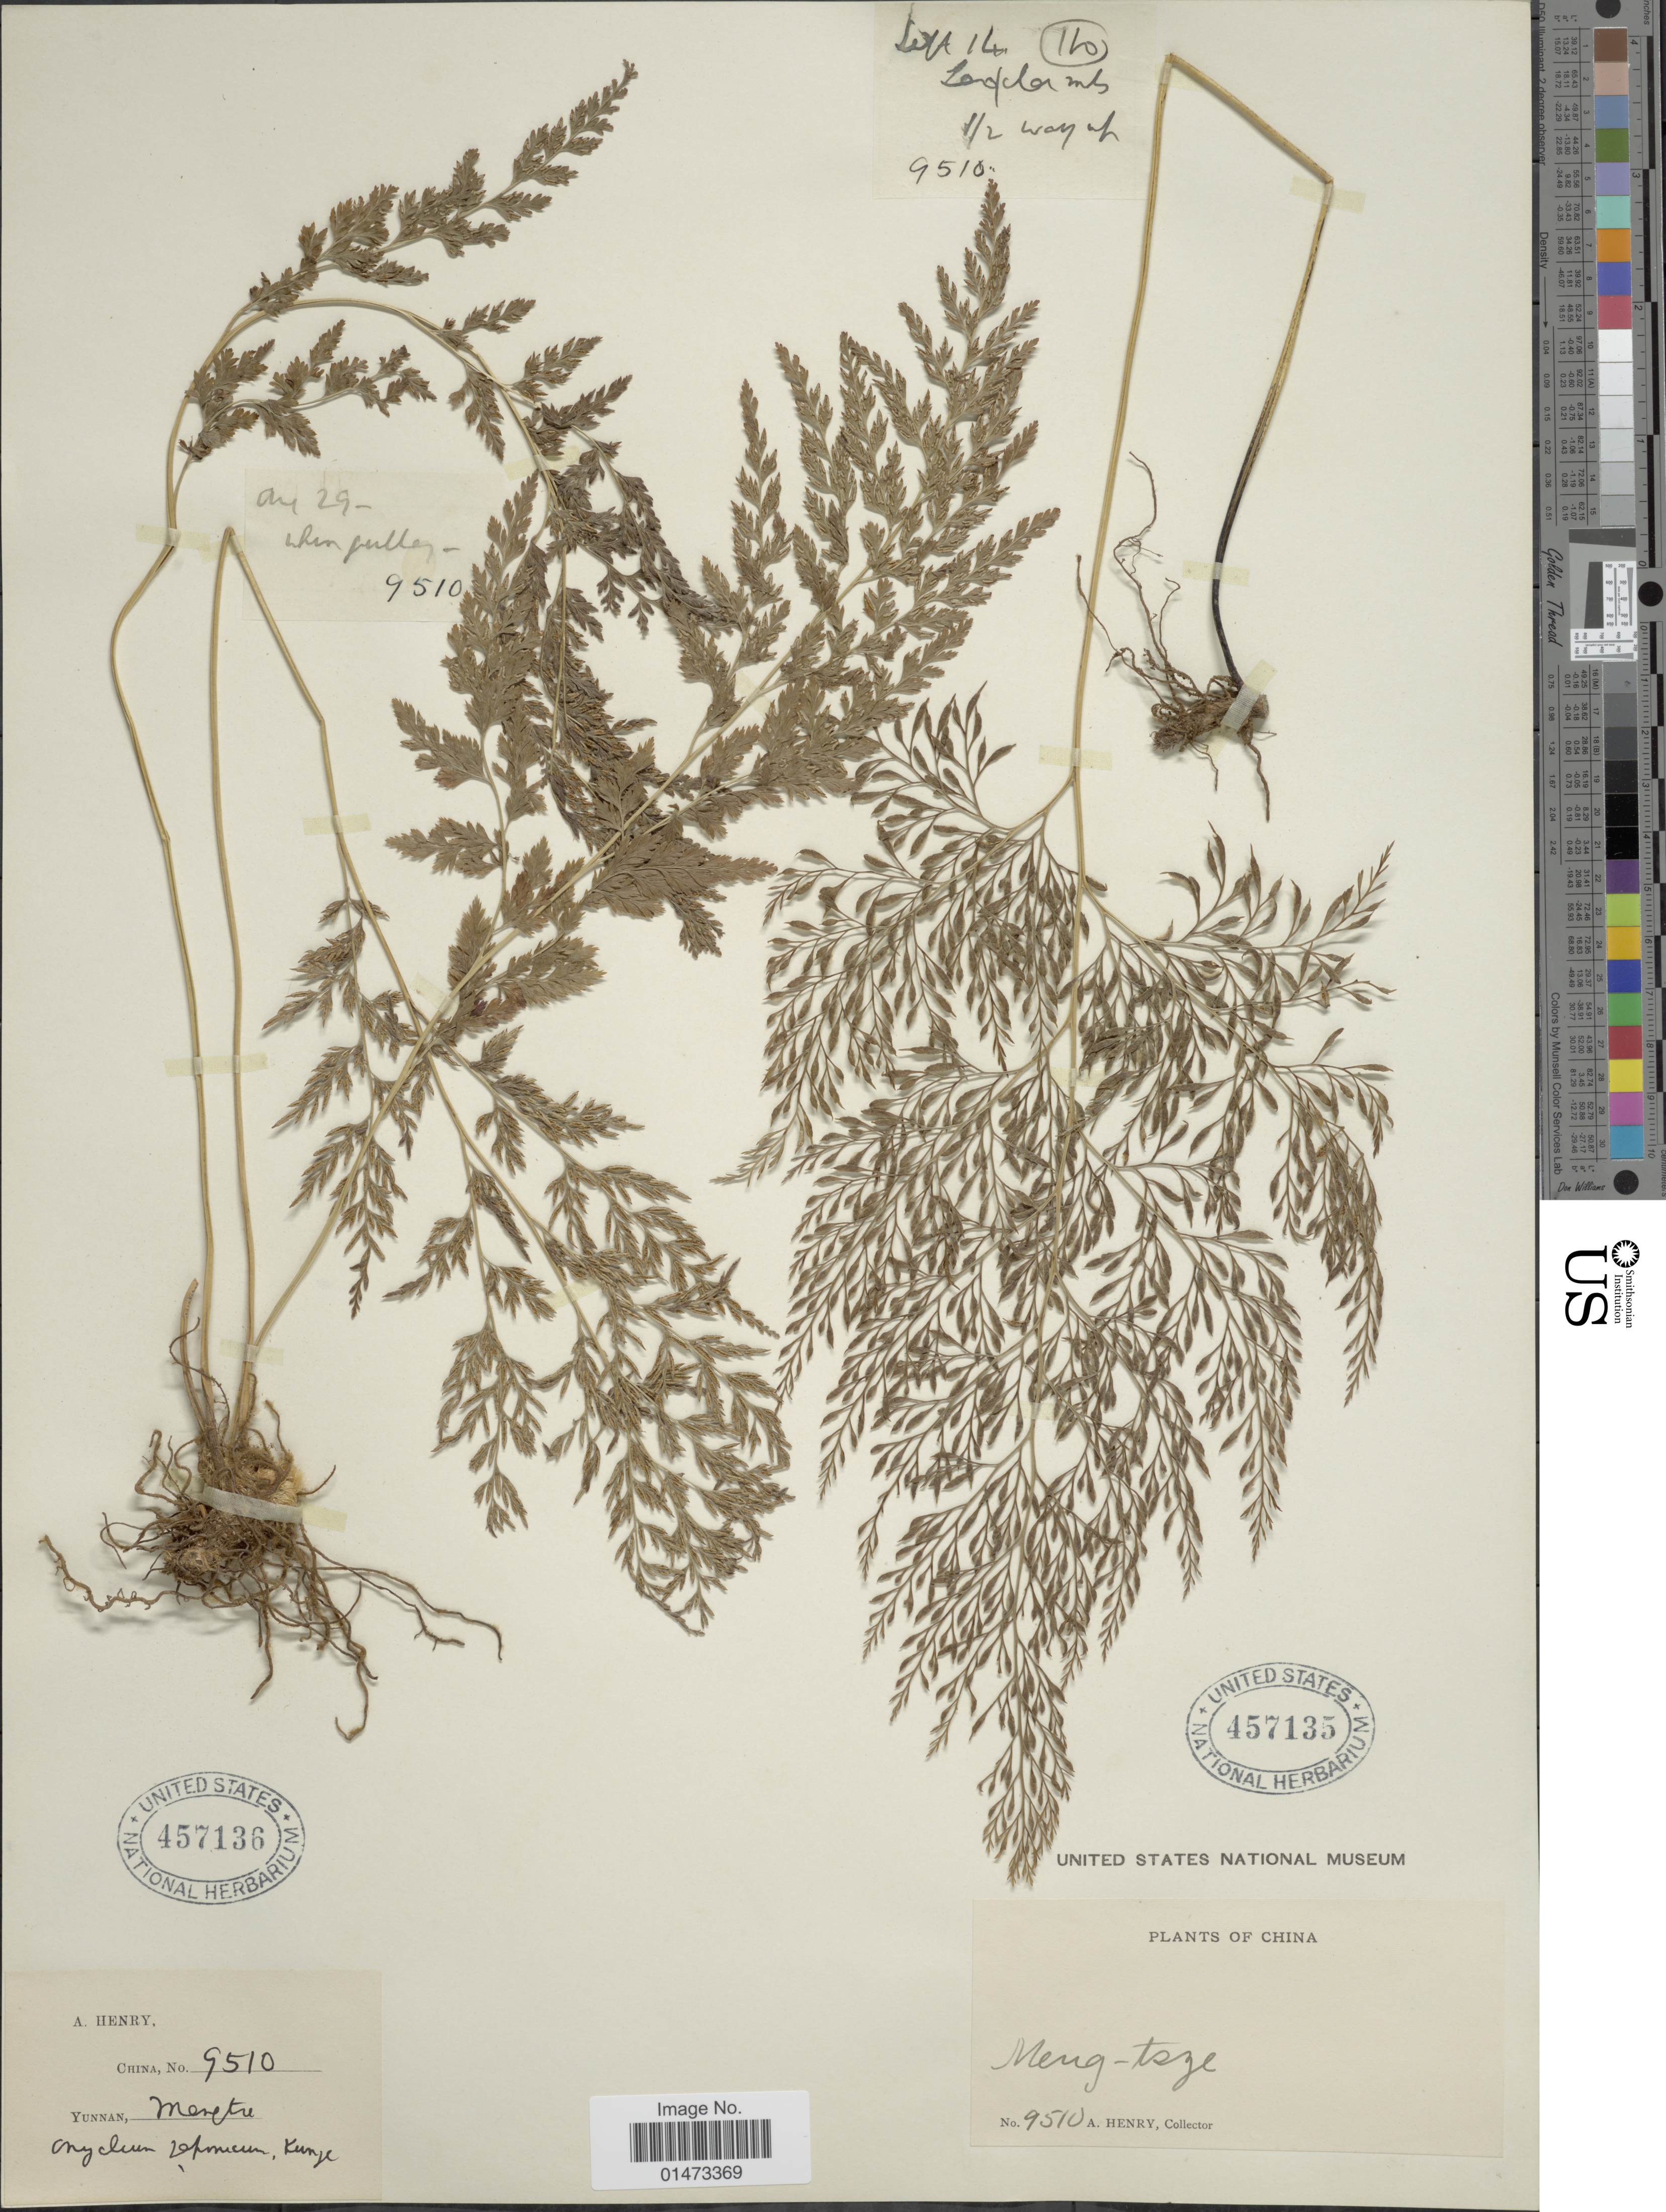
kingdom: Plantae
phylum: Tracheophyta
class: Polypodiopsida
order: Polypodiales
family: Pteridaceae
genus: Onychium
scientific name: Onychium contiguum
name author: Wall. ex C. Hope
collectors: A. Henry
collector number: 9510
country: China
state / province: Yunnan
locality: Meng-tze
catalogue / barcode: US 457136-2